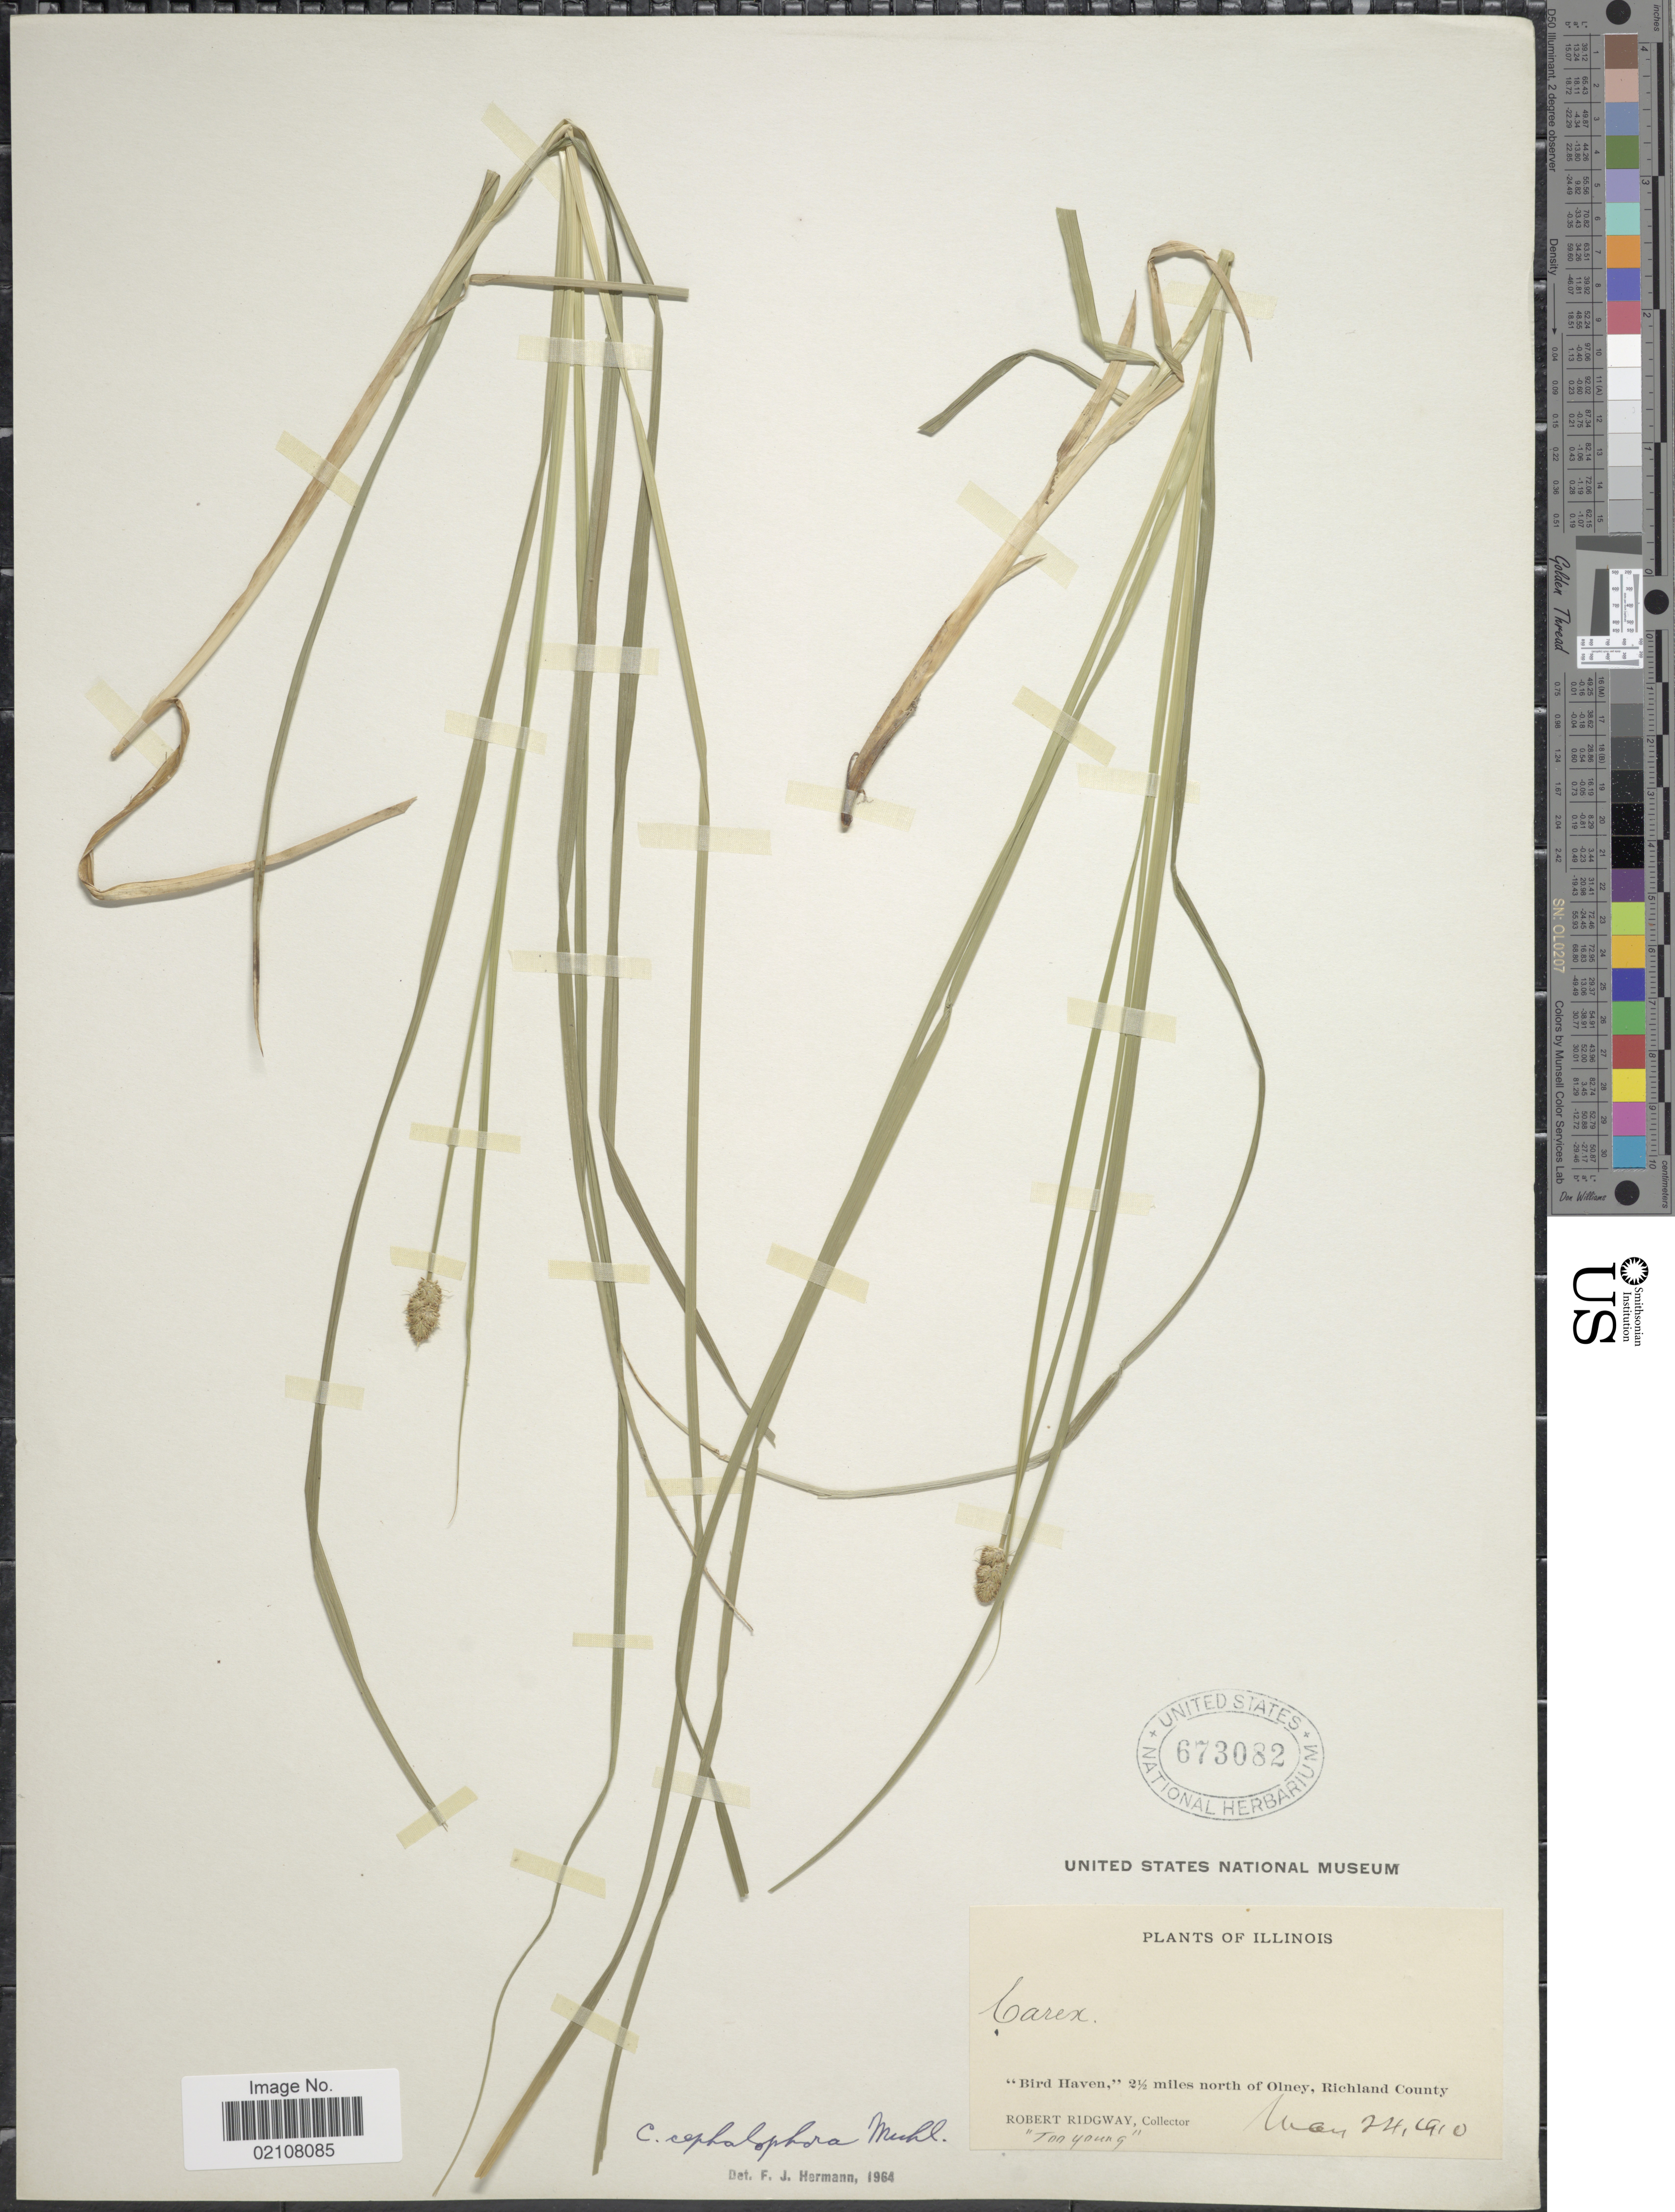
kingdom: Plantae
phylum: Tracheophyta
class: Liliopsida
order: Poales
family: Cyperaceae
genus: Carex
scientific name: Carex cephalophora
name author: Muhl. ex Willd.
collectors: R. Ridgway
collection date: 1910-05-24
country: United States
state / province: Illinois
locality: Bird Haven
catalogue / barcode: US 673082